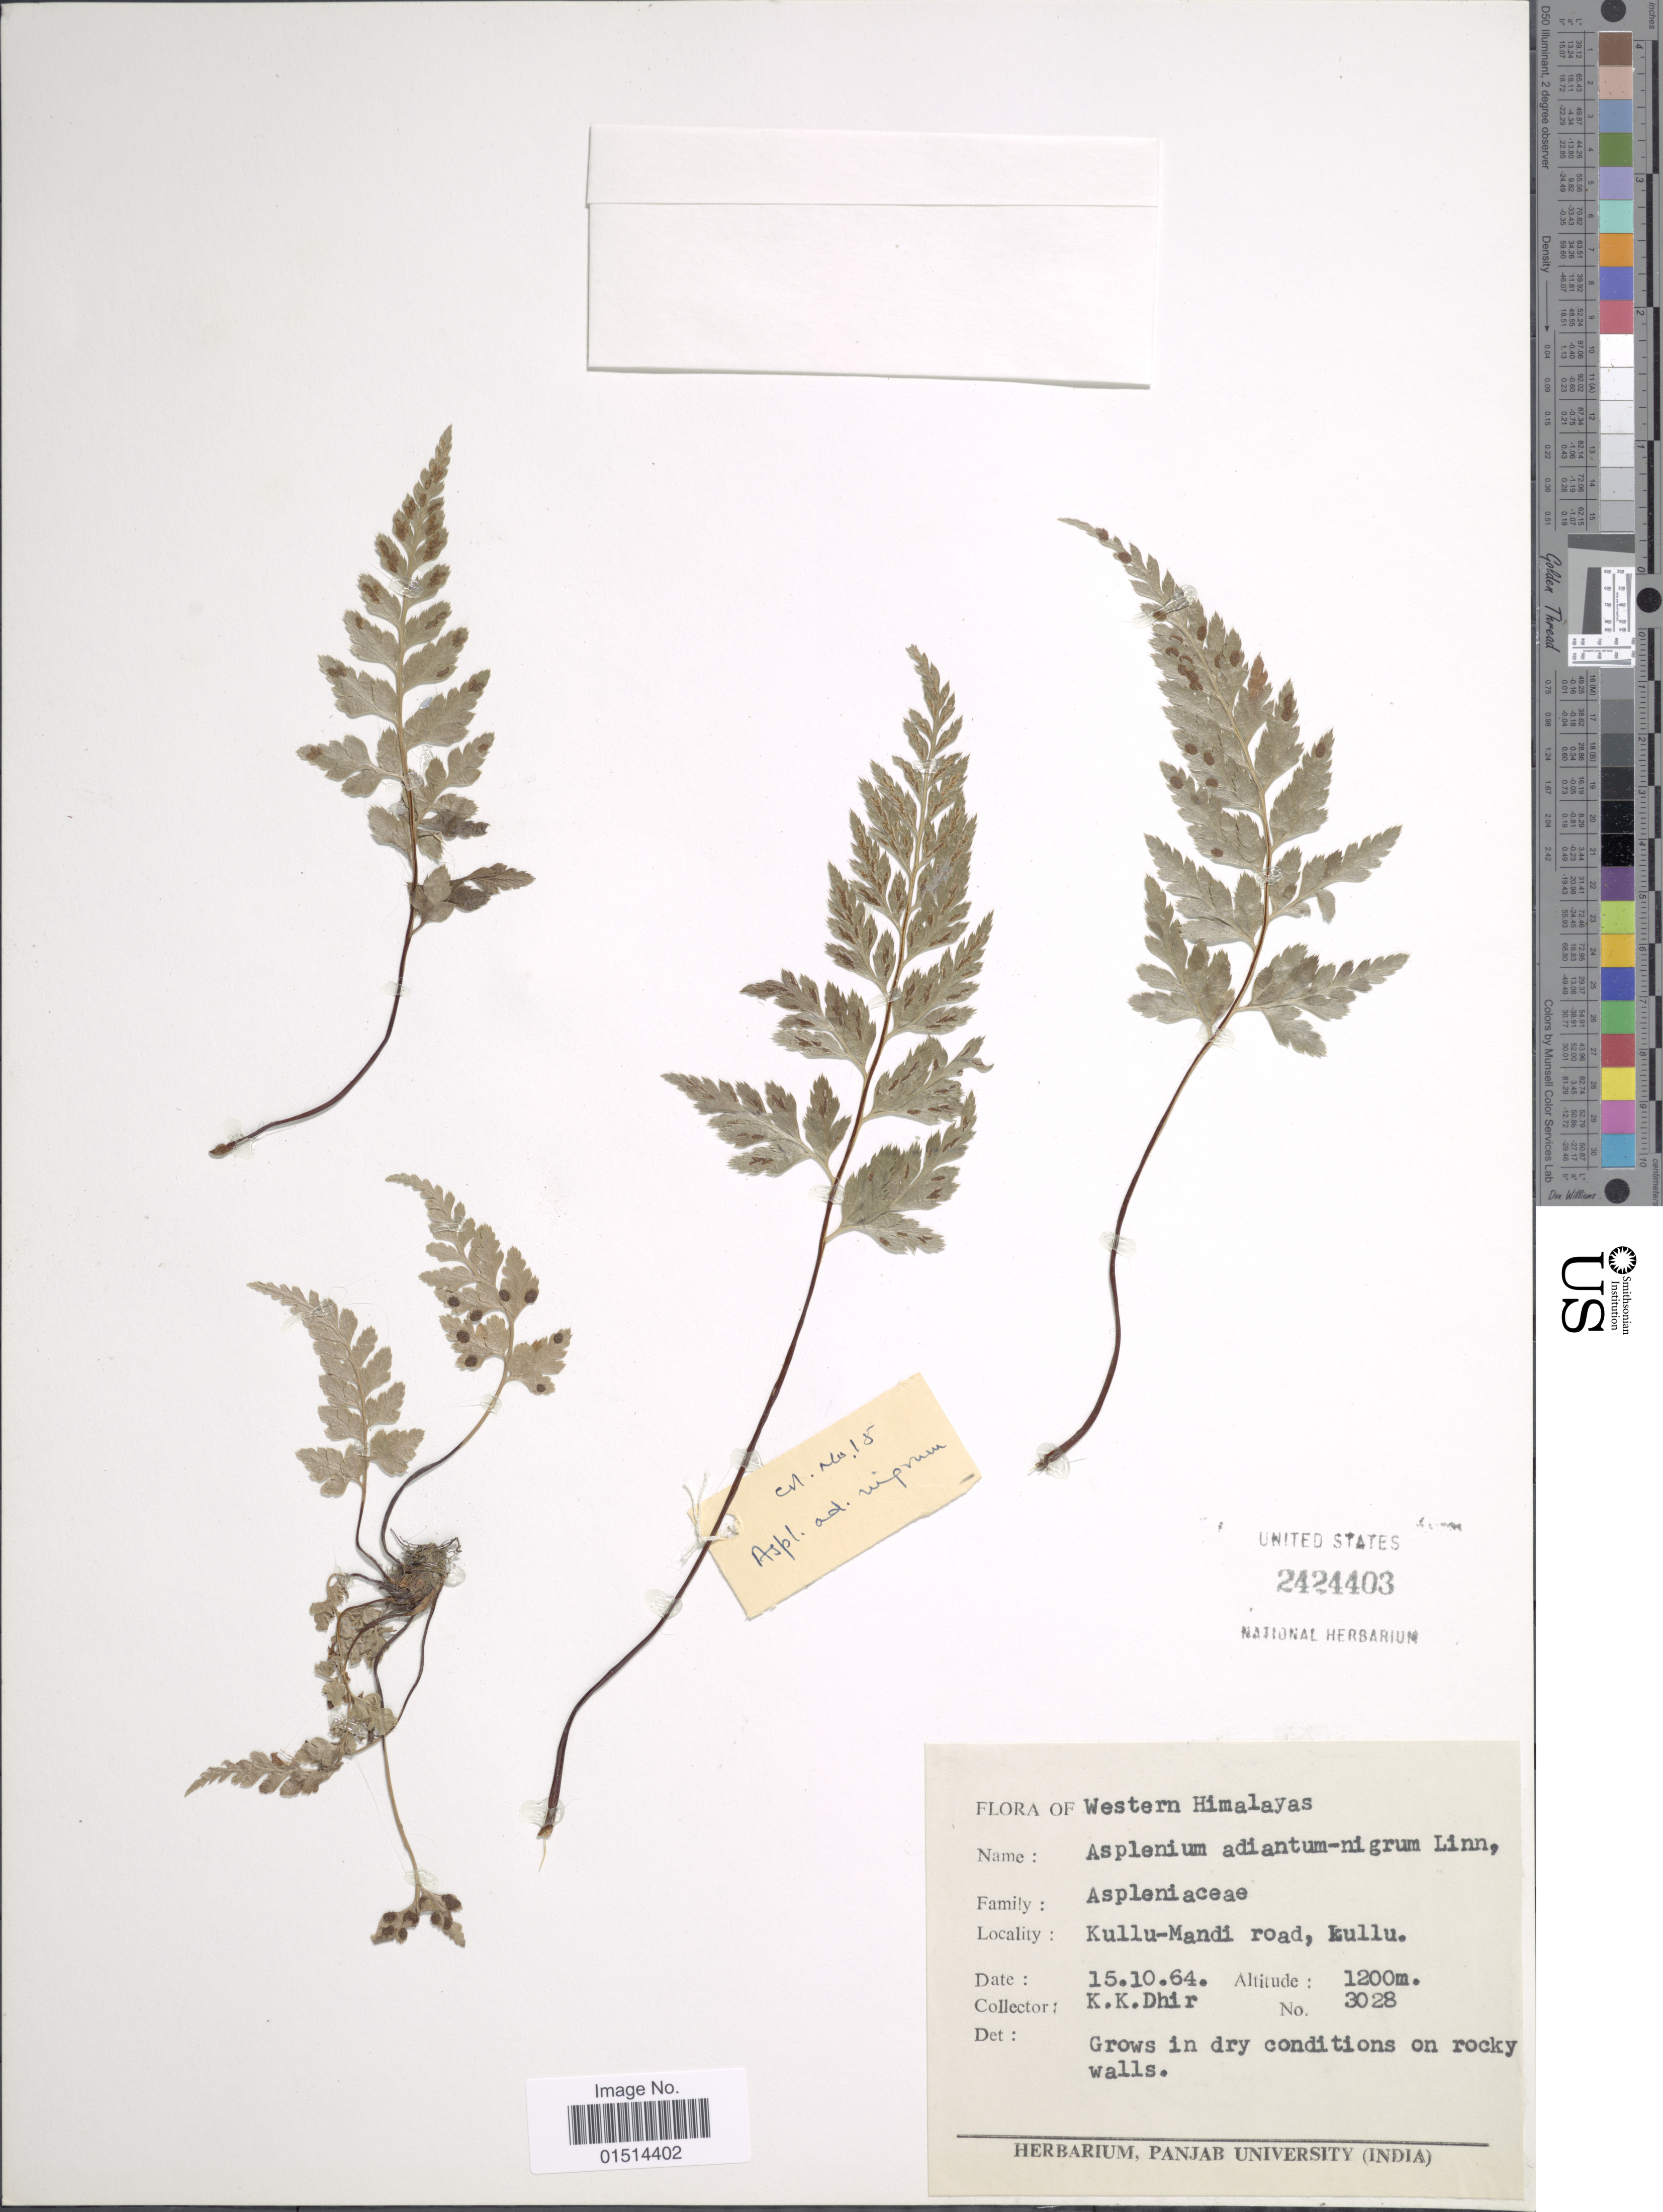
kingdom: Plantae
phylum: Tracheophyta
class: Polypodiopsida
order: Polypodiales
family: Aspleniaceae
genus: Asplenium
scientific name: Asplenium adiantum-nigrum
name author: L.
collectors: K. Dhir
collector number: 3028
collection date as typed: Transcribed d/m/y: 15/10/64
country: India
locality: Western Himalayas, Kullu-Mandi road, Kullu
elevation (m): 1200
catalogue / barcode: US 2424403